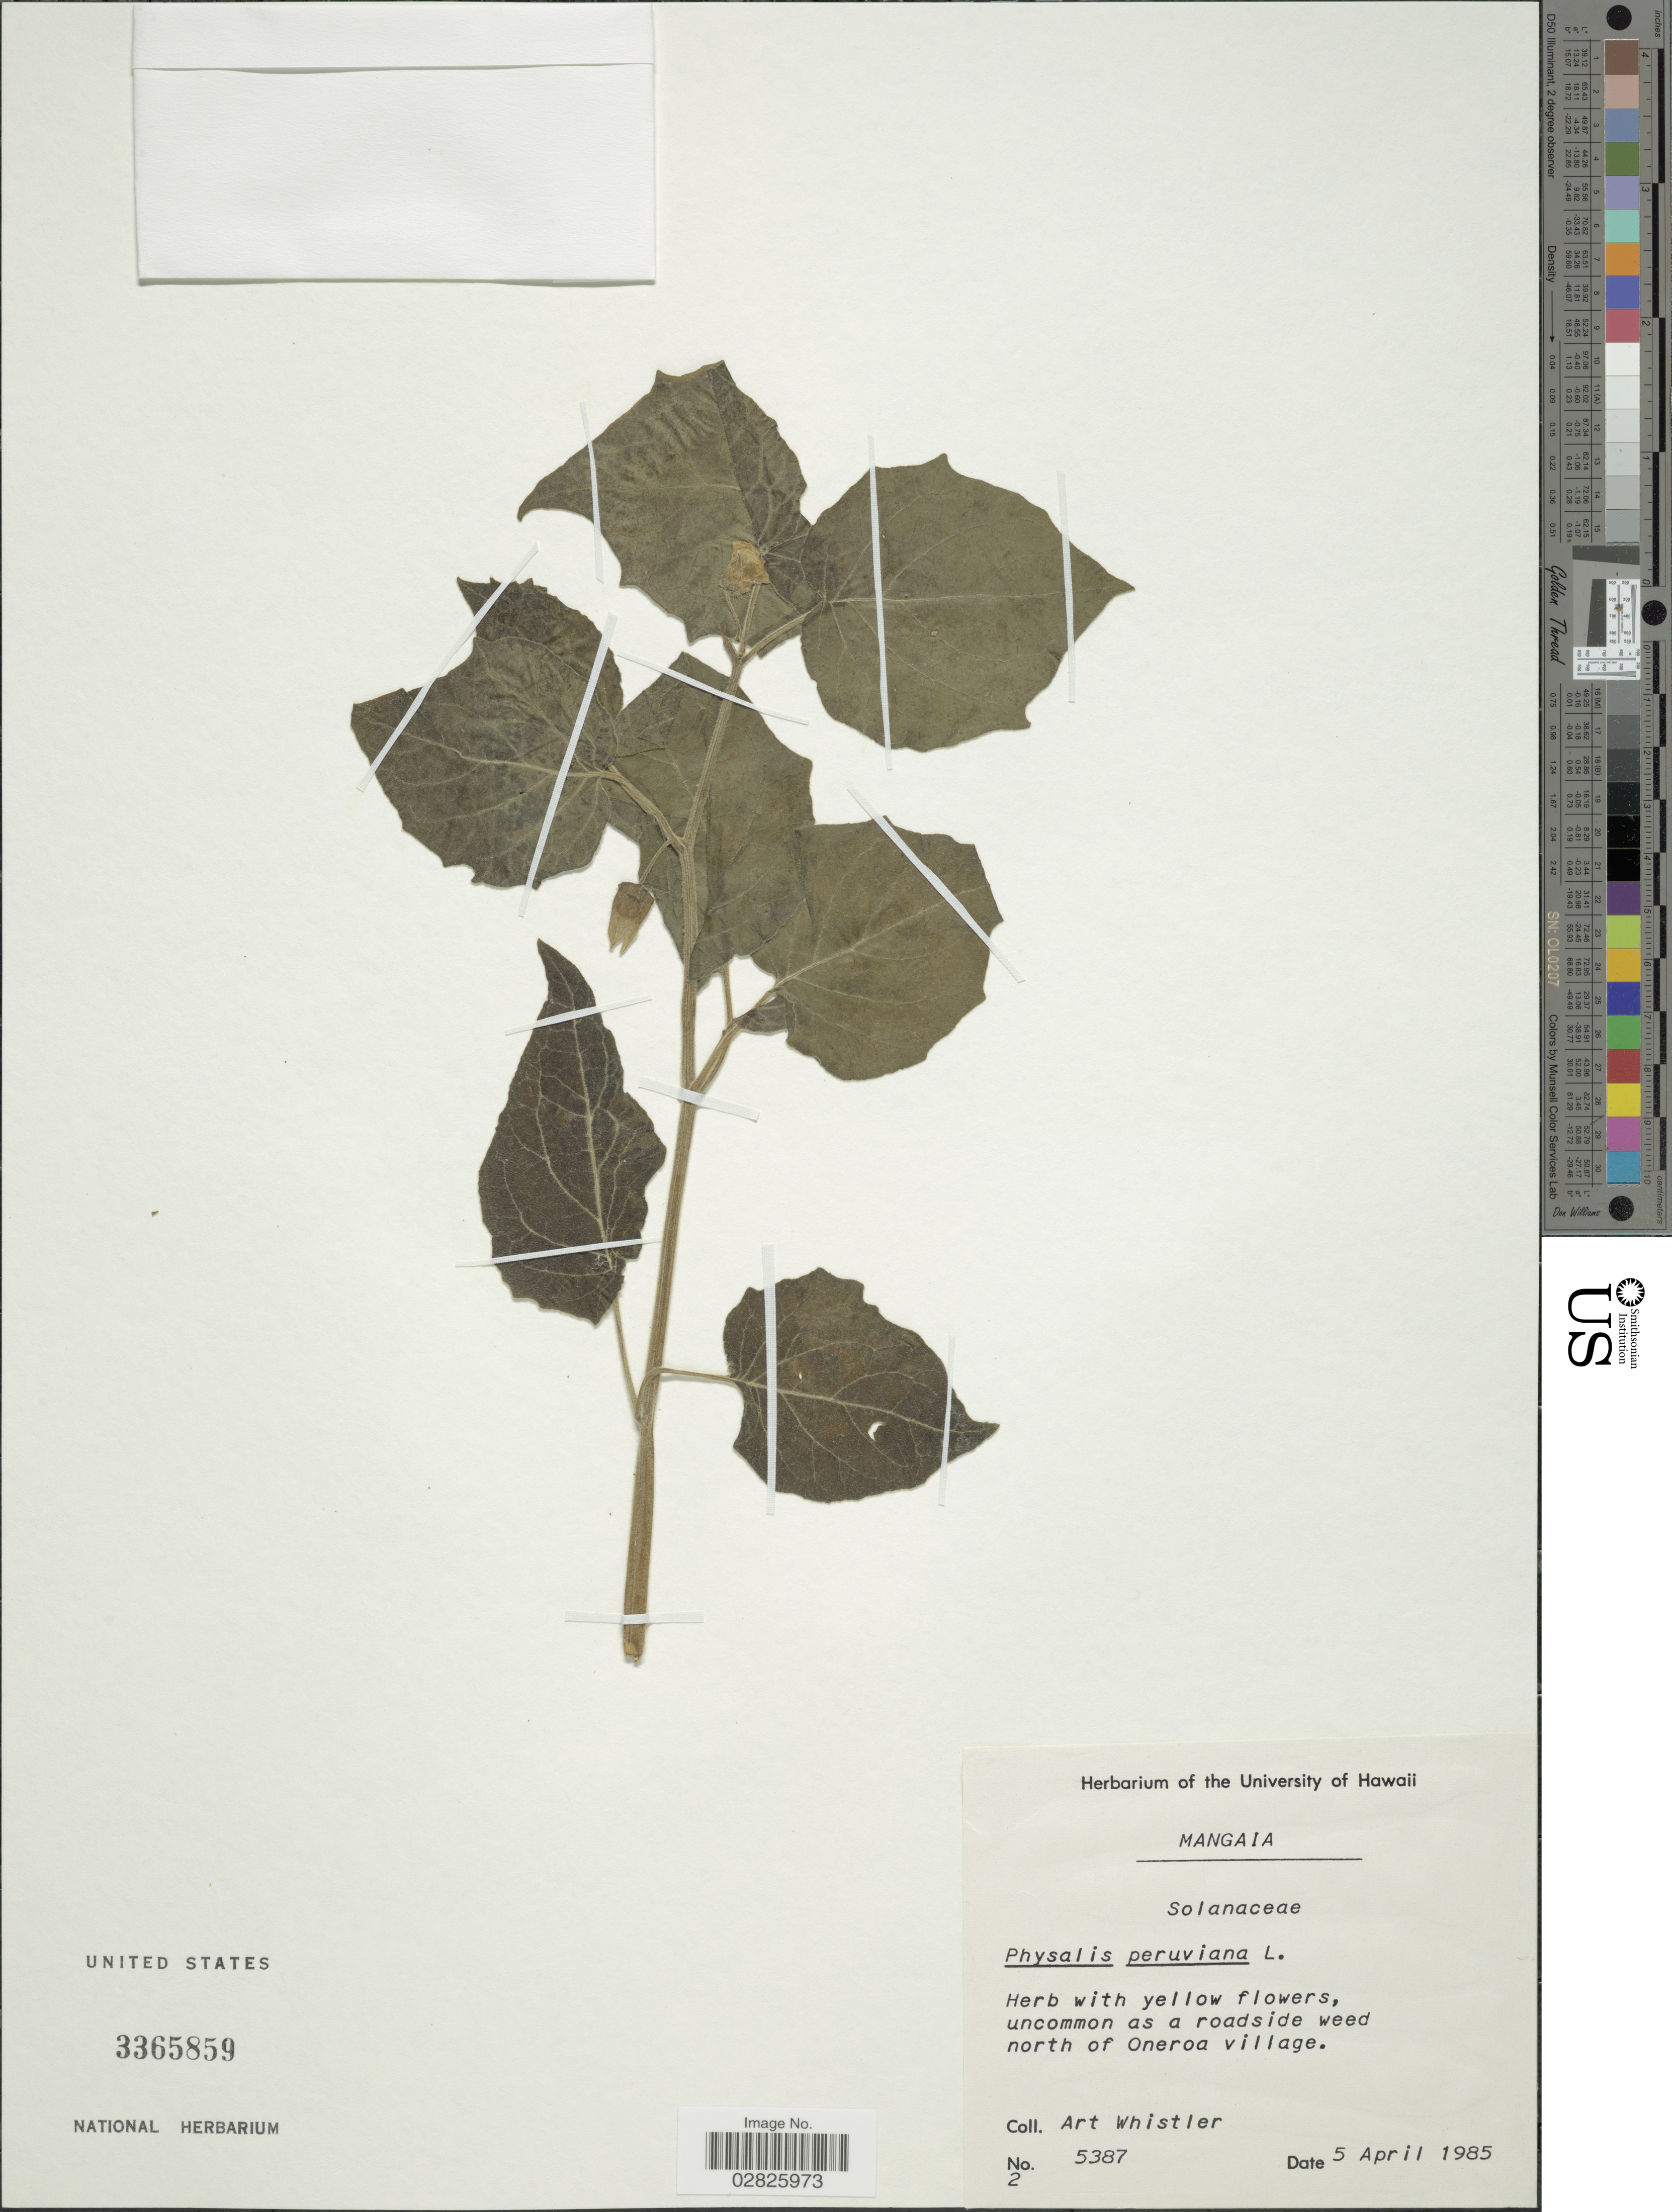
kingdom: Plantae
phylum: Tracheophyta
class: Magnoliopsida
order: Solanales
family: Solanaceae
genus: Physalis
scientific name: Physalis peruviana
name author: L.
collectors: A. Whistler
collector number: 5387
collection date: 1985-04-05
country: Cook Islands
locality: Mangaia. North of Oneroa village.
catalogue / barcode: US 3365859